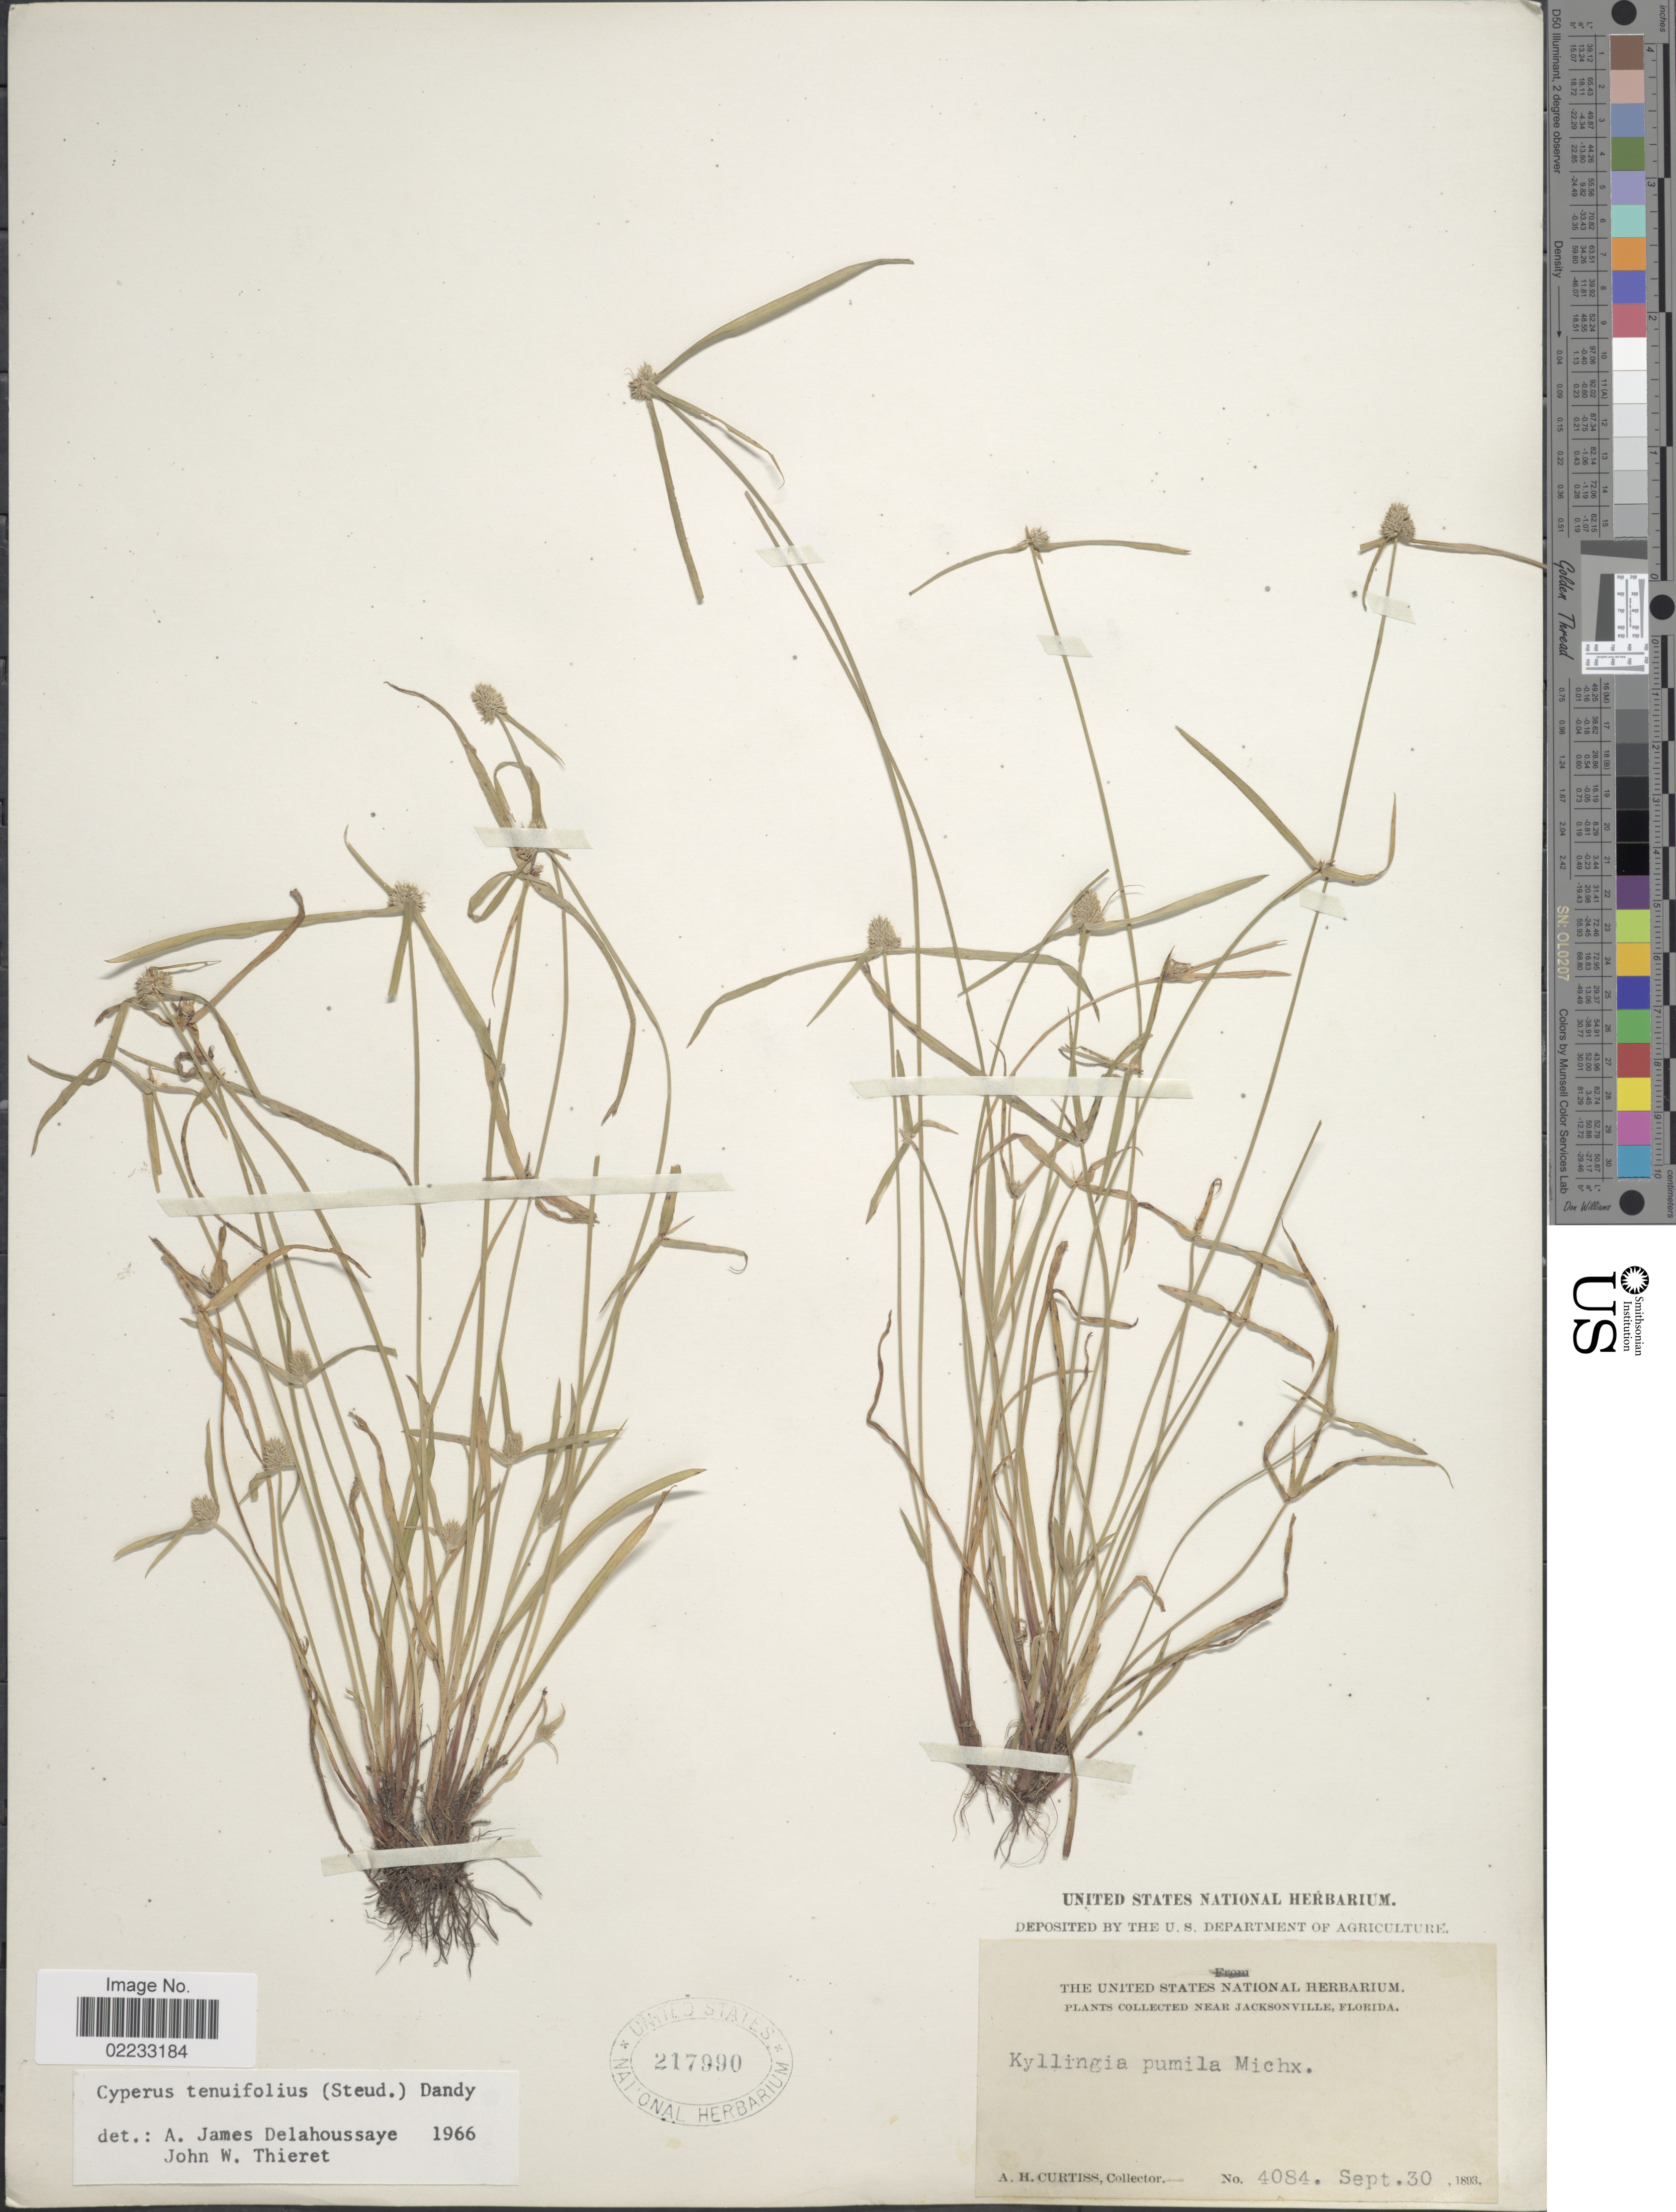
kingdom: Plantae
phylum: Tracheophyta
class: Liliopsida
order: Poales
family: Cyperaceae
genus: Cyperus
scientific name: Cyperus hortensis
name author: (Salzm. ex Steud.) Dorr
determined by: Strong, Mark T., (BOT), Smithsonian Institution - National Museum of Natural History (UNITED STATES)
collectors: A. H. Curtiss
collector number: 4084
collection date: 1893-09-30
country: United States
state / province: Florida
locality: Near Jacksonville.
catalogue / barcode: US 217990